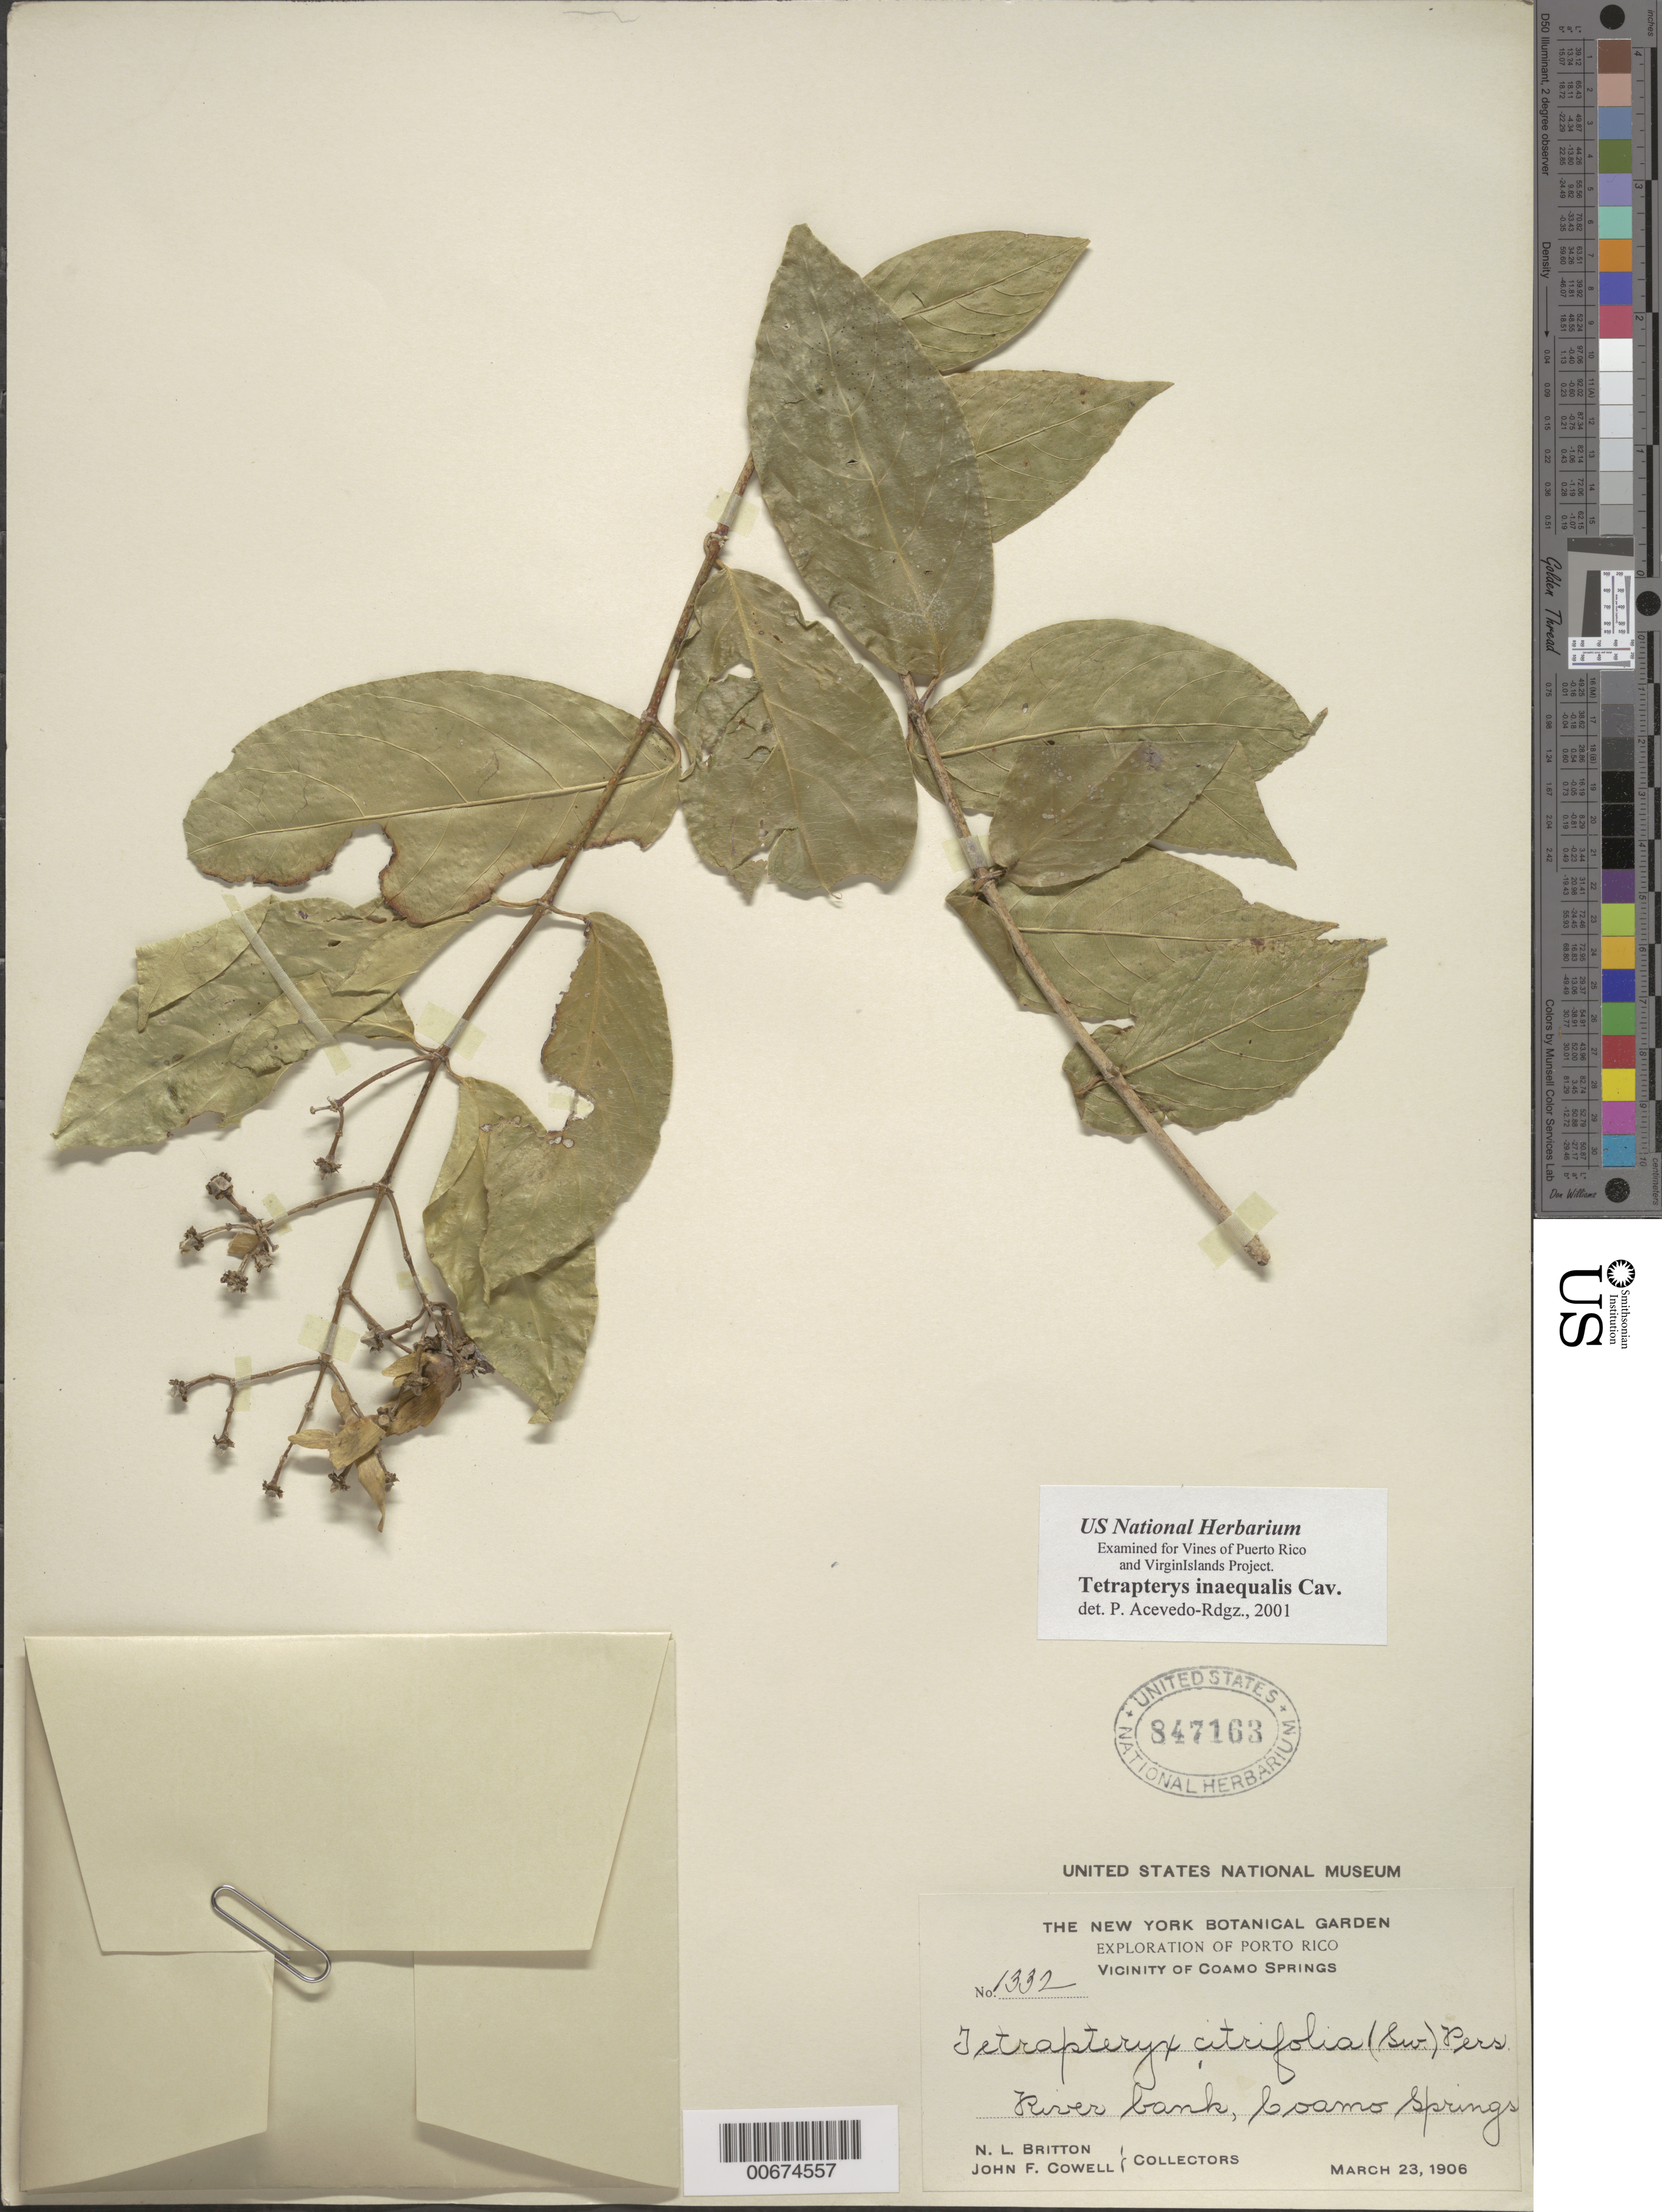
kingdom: Plantae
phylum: Tracheophyta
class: Magnoliopsida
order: Malpighiales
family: Malpighiaceae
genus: Tetrapterys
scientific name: Tetrapterys inaequalis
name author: Cav.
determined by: Acevedo-Rodríguez, P., (BOT), Smithsonian Institution - National Museum of Natural History (UNITED STATES)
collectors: N. Britton & J. F. Cowell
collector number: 1332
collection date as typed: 23 Mar 1906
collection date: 1906-03-23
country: Puerto Rico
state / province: Coamo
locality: Coamo Springs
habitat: river bank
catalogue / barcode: US 847163